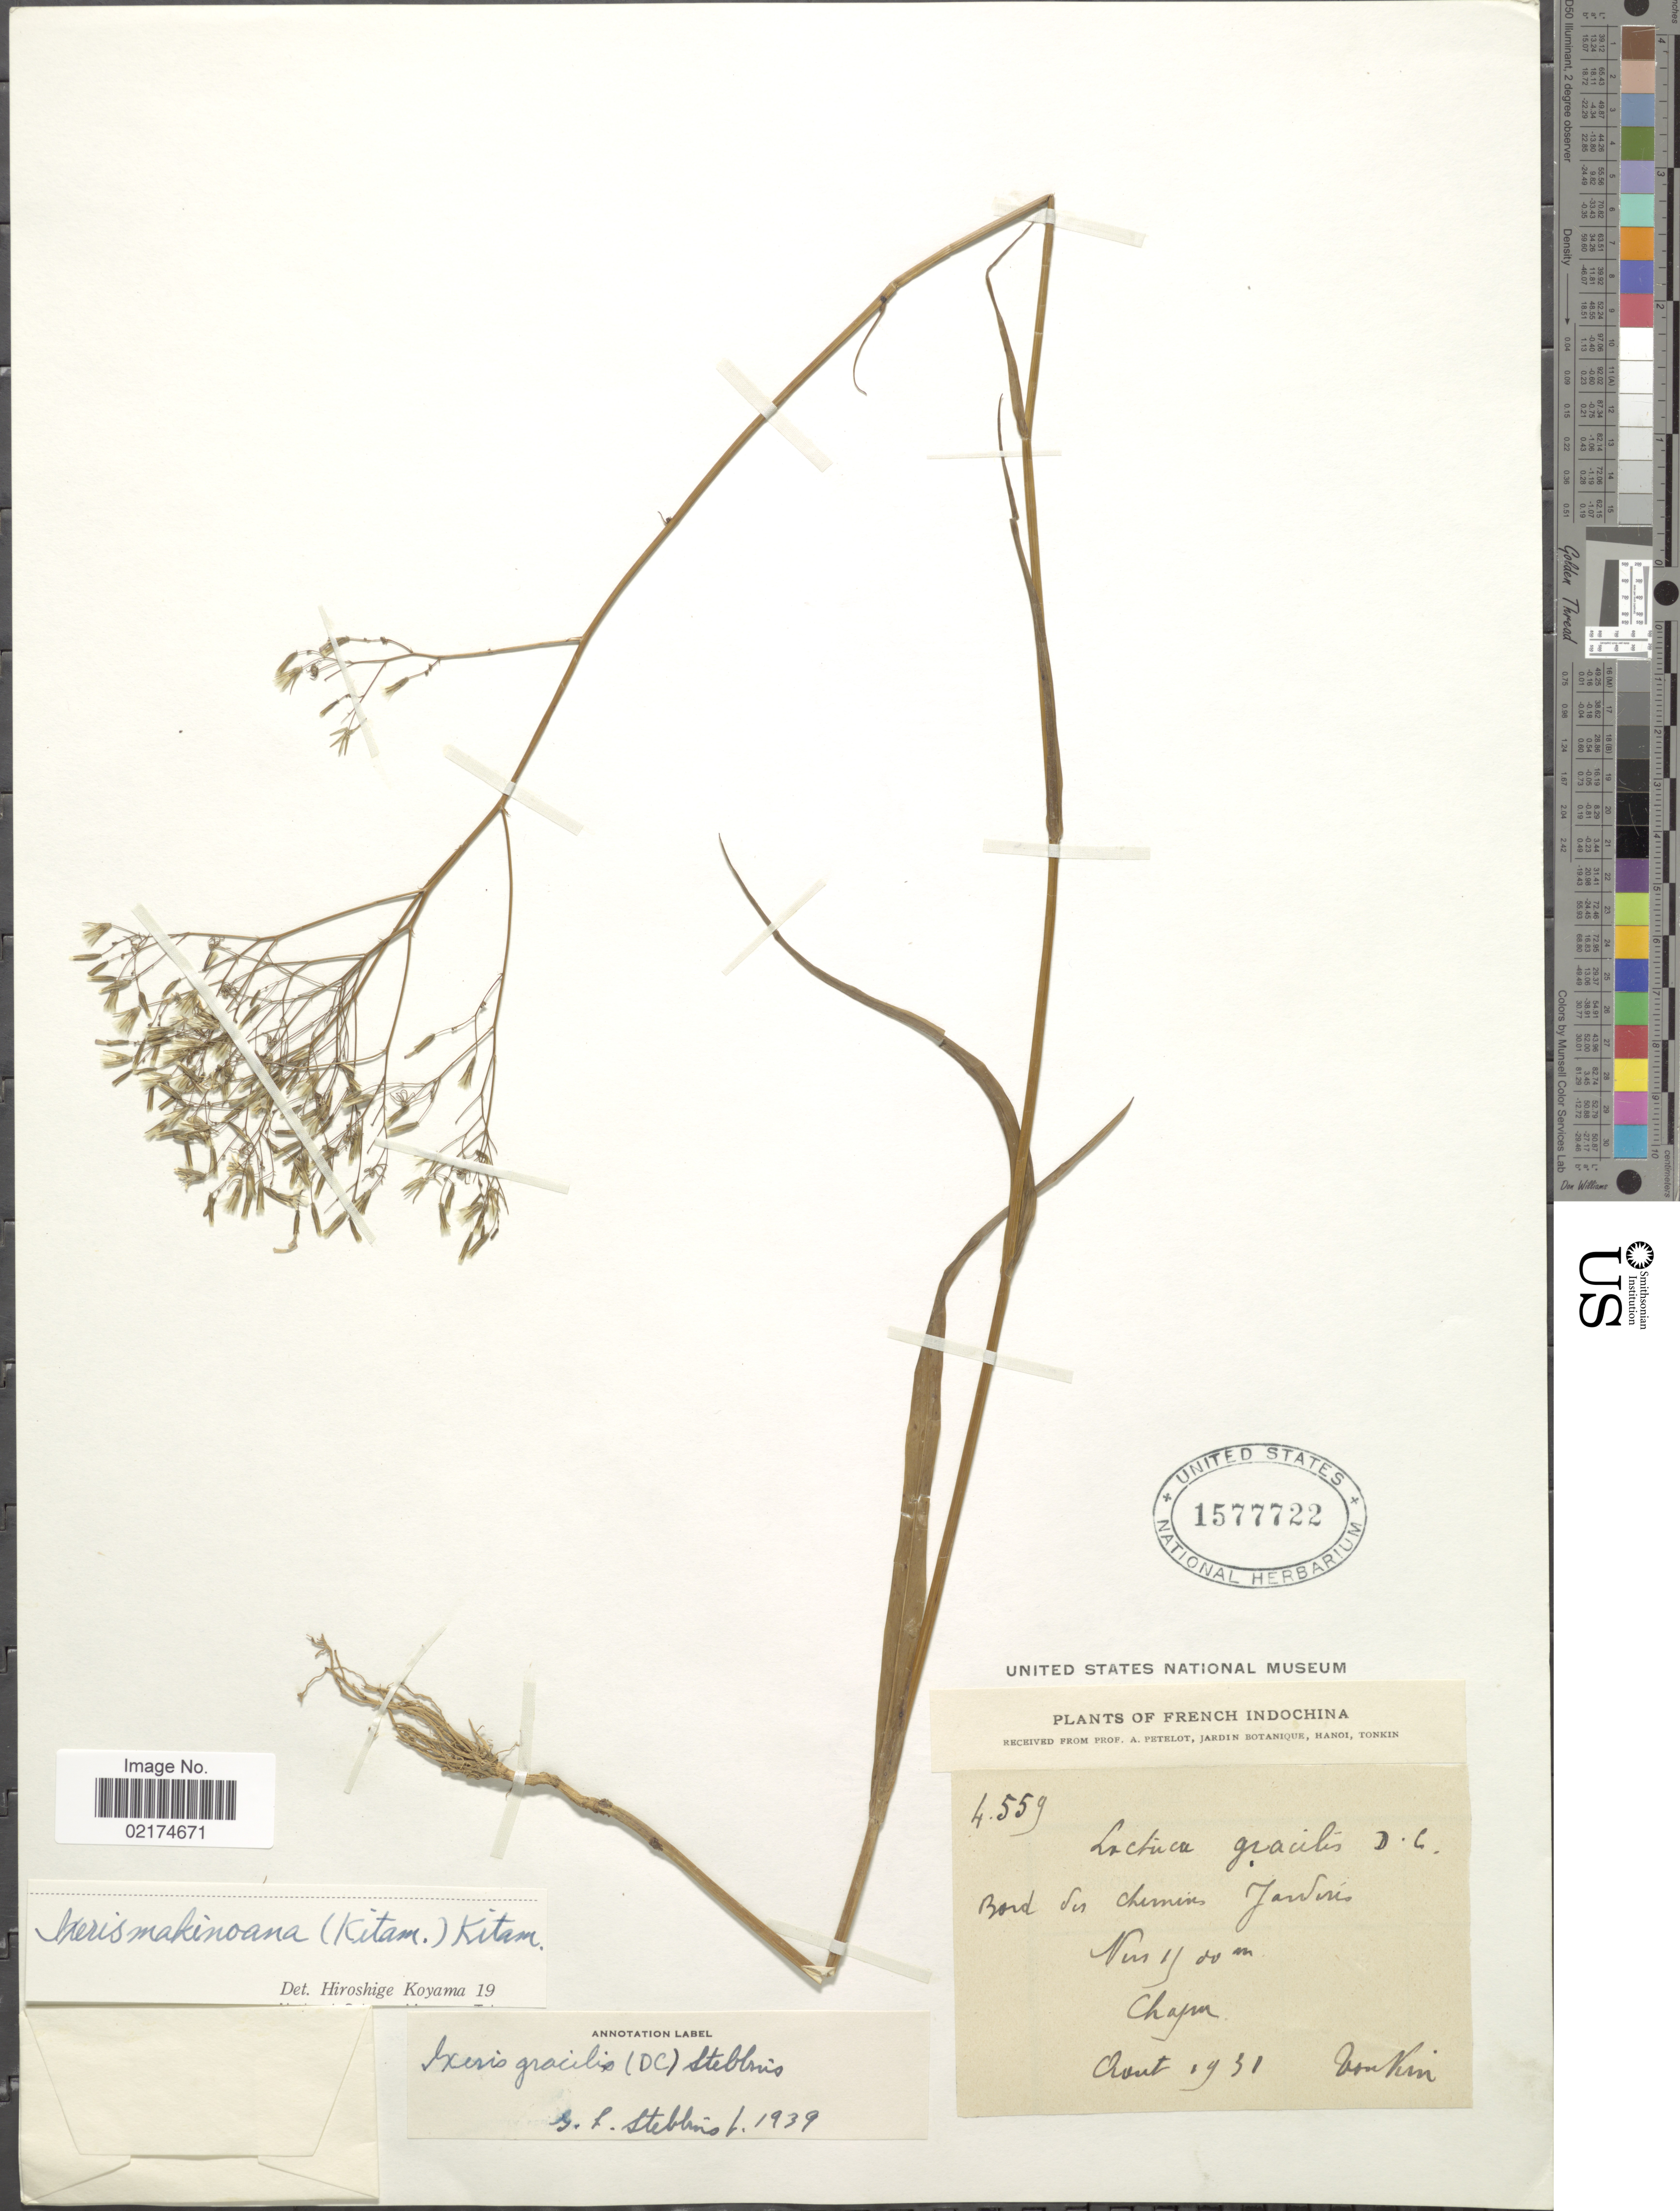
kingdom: Plantae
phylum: Tracheophyta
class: Magnoliopsida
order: Asterales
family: Asteraceae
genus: Ixeridium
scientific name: Ixeridium beauverdianum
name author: (H. Lév.) Spring.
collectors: A. Petelot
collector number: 4559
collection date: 1931-08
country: Vietnam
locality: Tonkin. Bord Su Chemin Jardenes, Chapm [interpreted] French IndoChina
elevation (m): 1900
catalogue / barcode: US 1577722